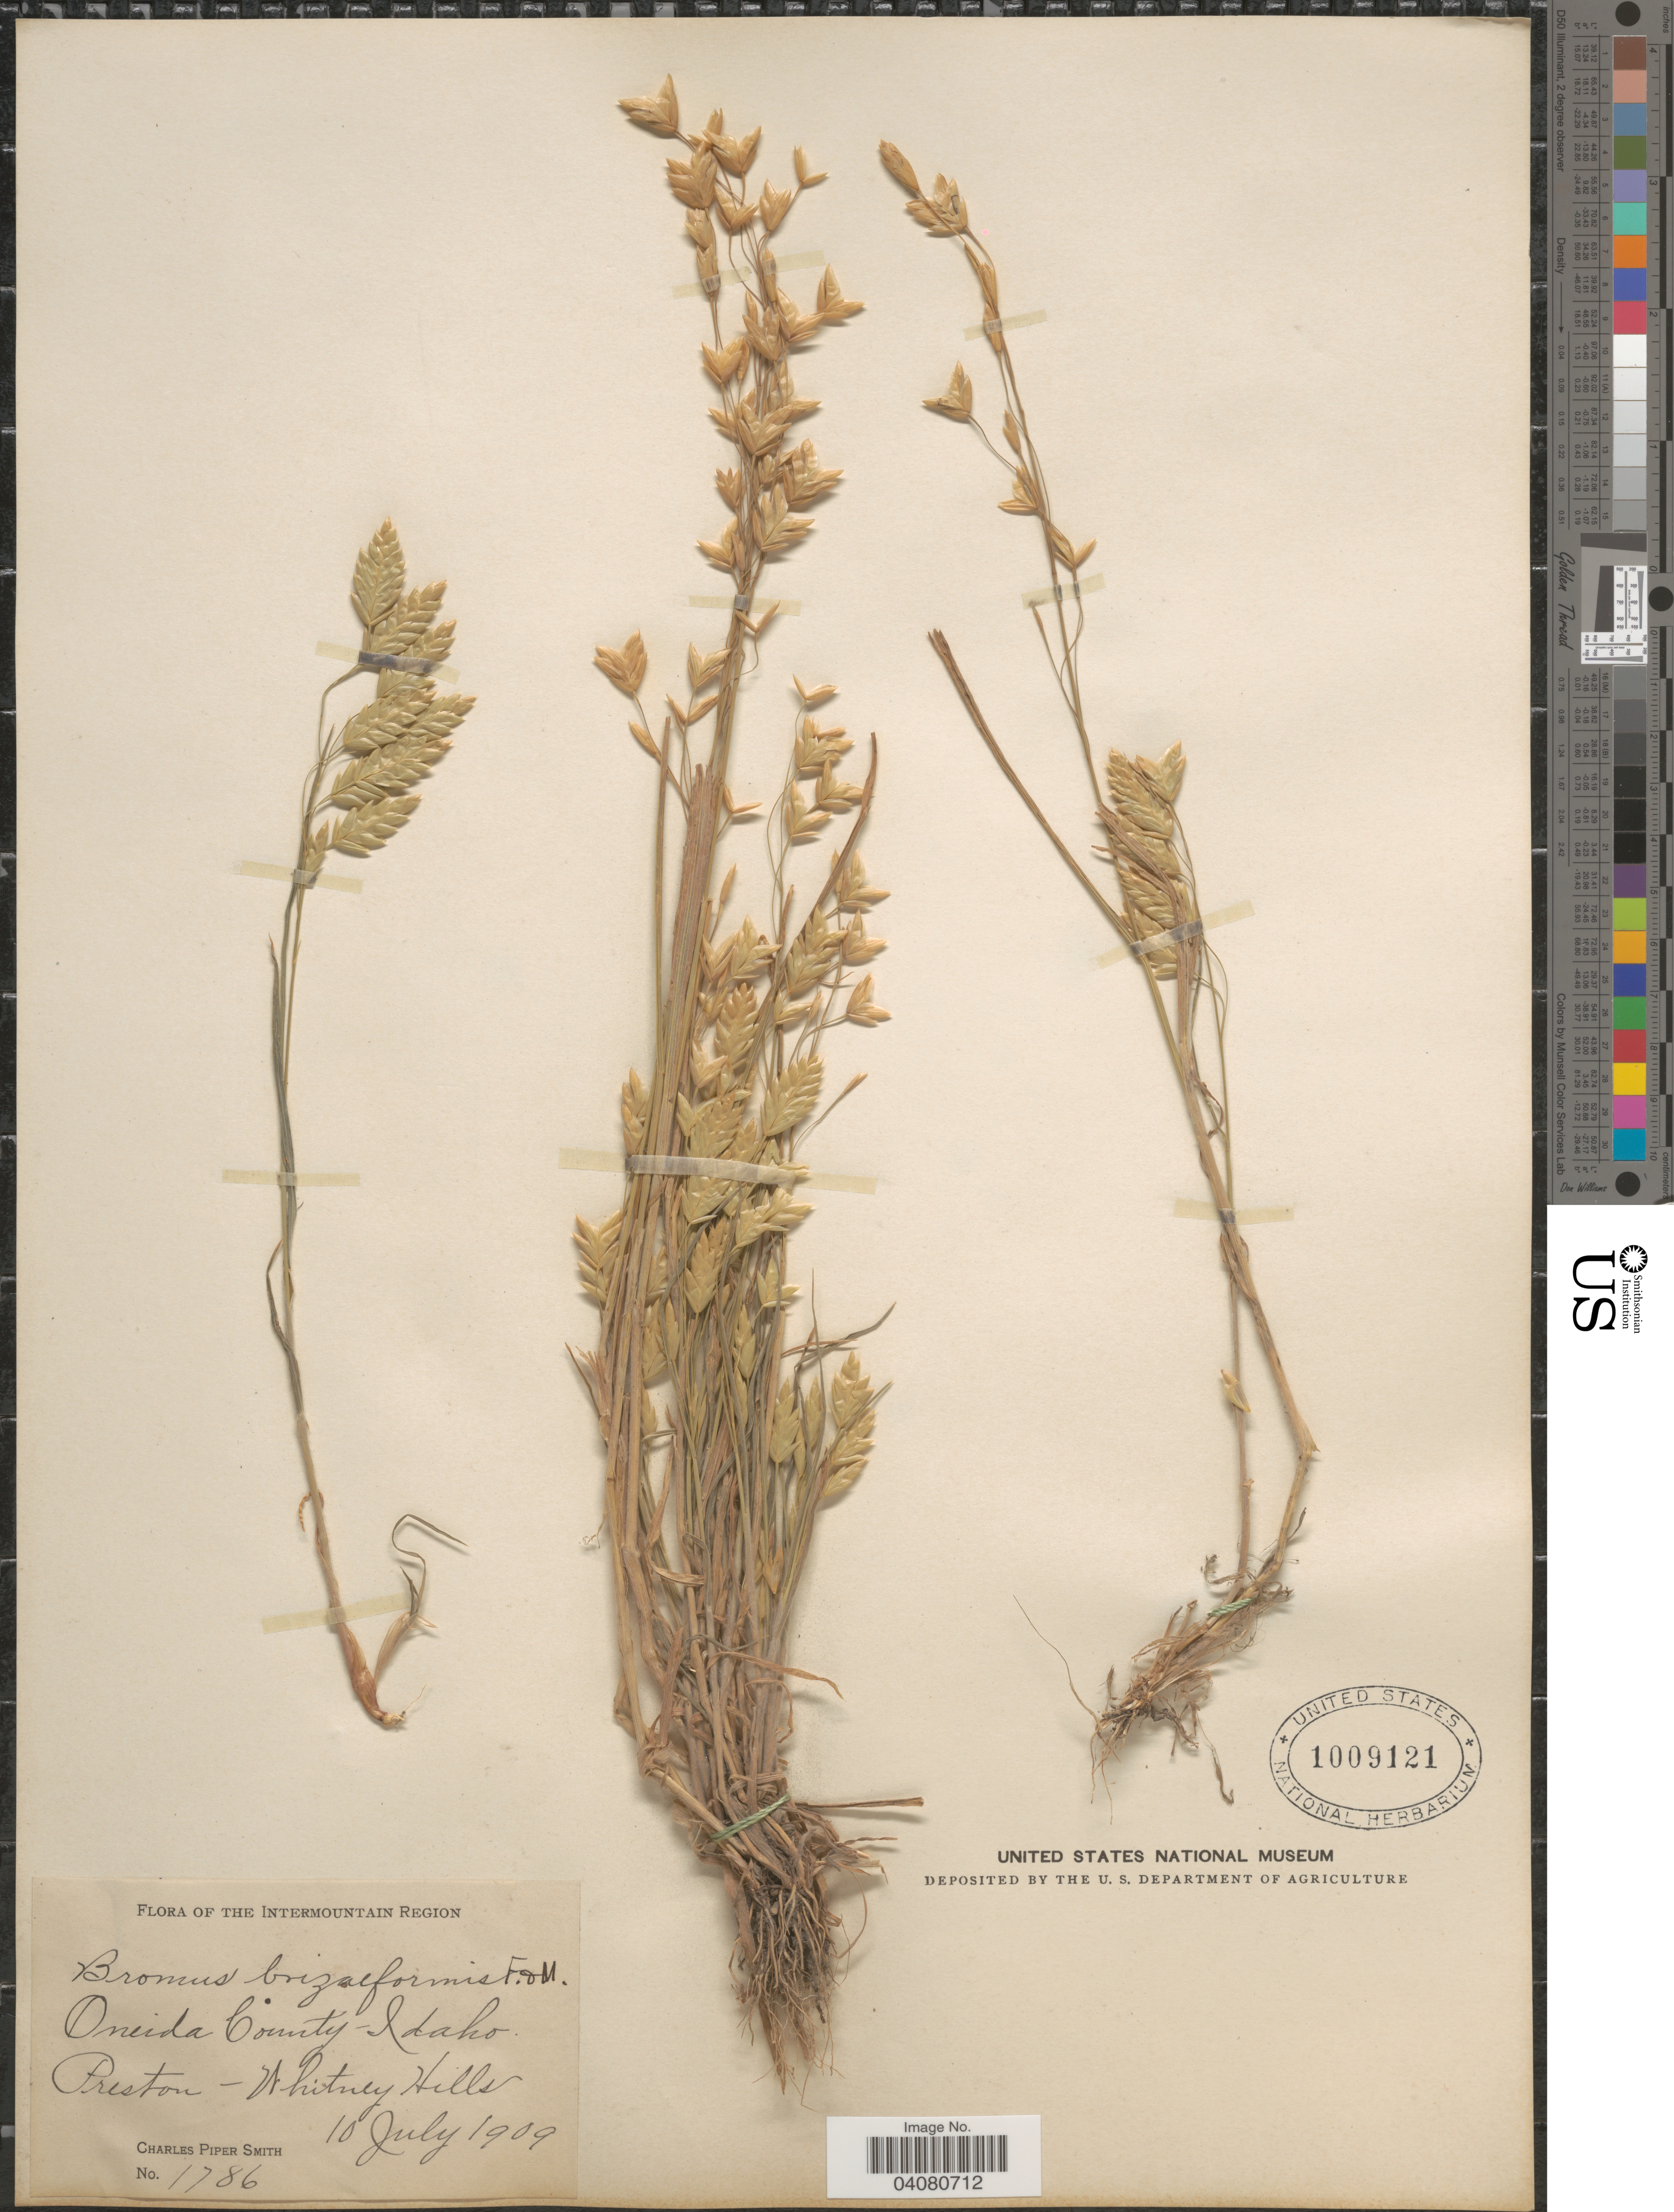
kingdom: Plantae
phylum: Tracheophyta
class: Liliopsida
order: Poales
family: Poaceae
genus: Bromus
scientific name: Bromus briziformis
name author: Fisch. & C.A. Mey.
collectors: C. P. Smith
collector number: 1786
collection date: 1909-07-10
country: United States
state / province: Idaho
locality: Intermountain Region. Oneida County. Preston - Whitney Hills.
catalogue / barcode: US 1009121